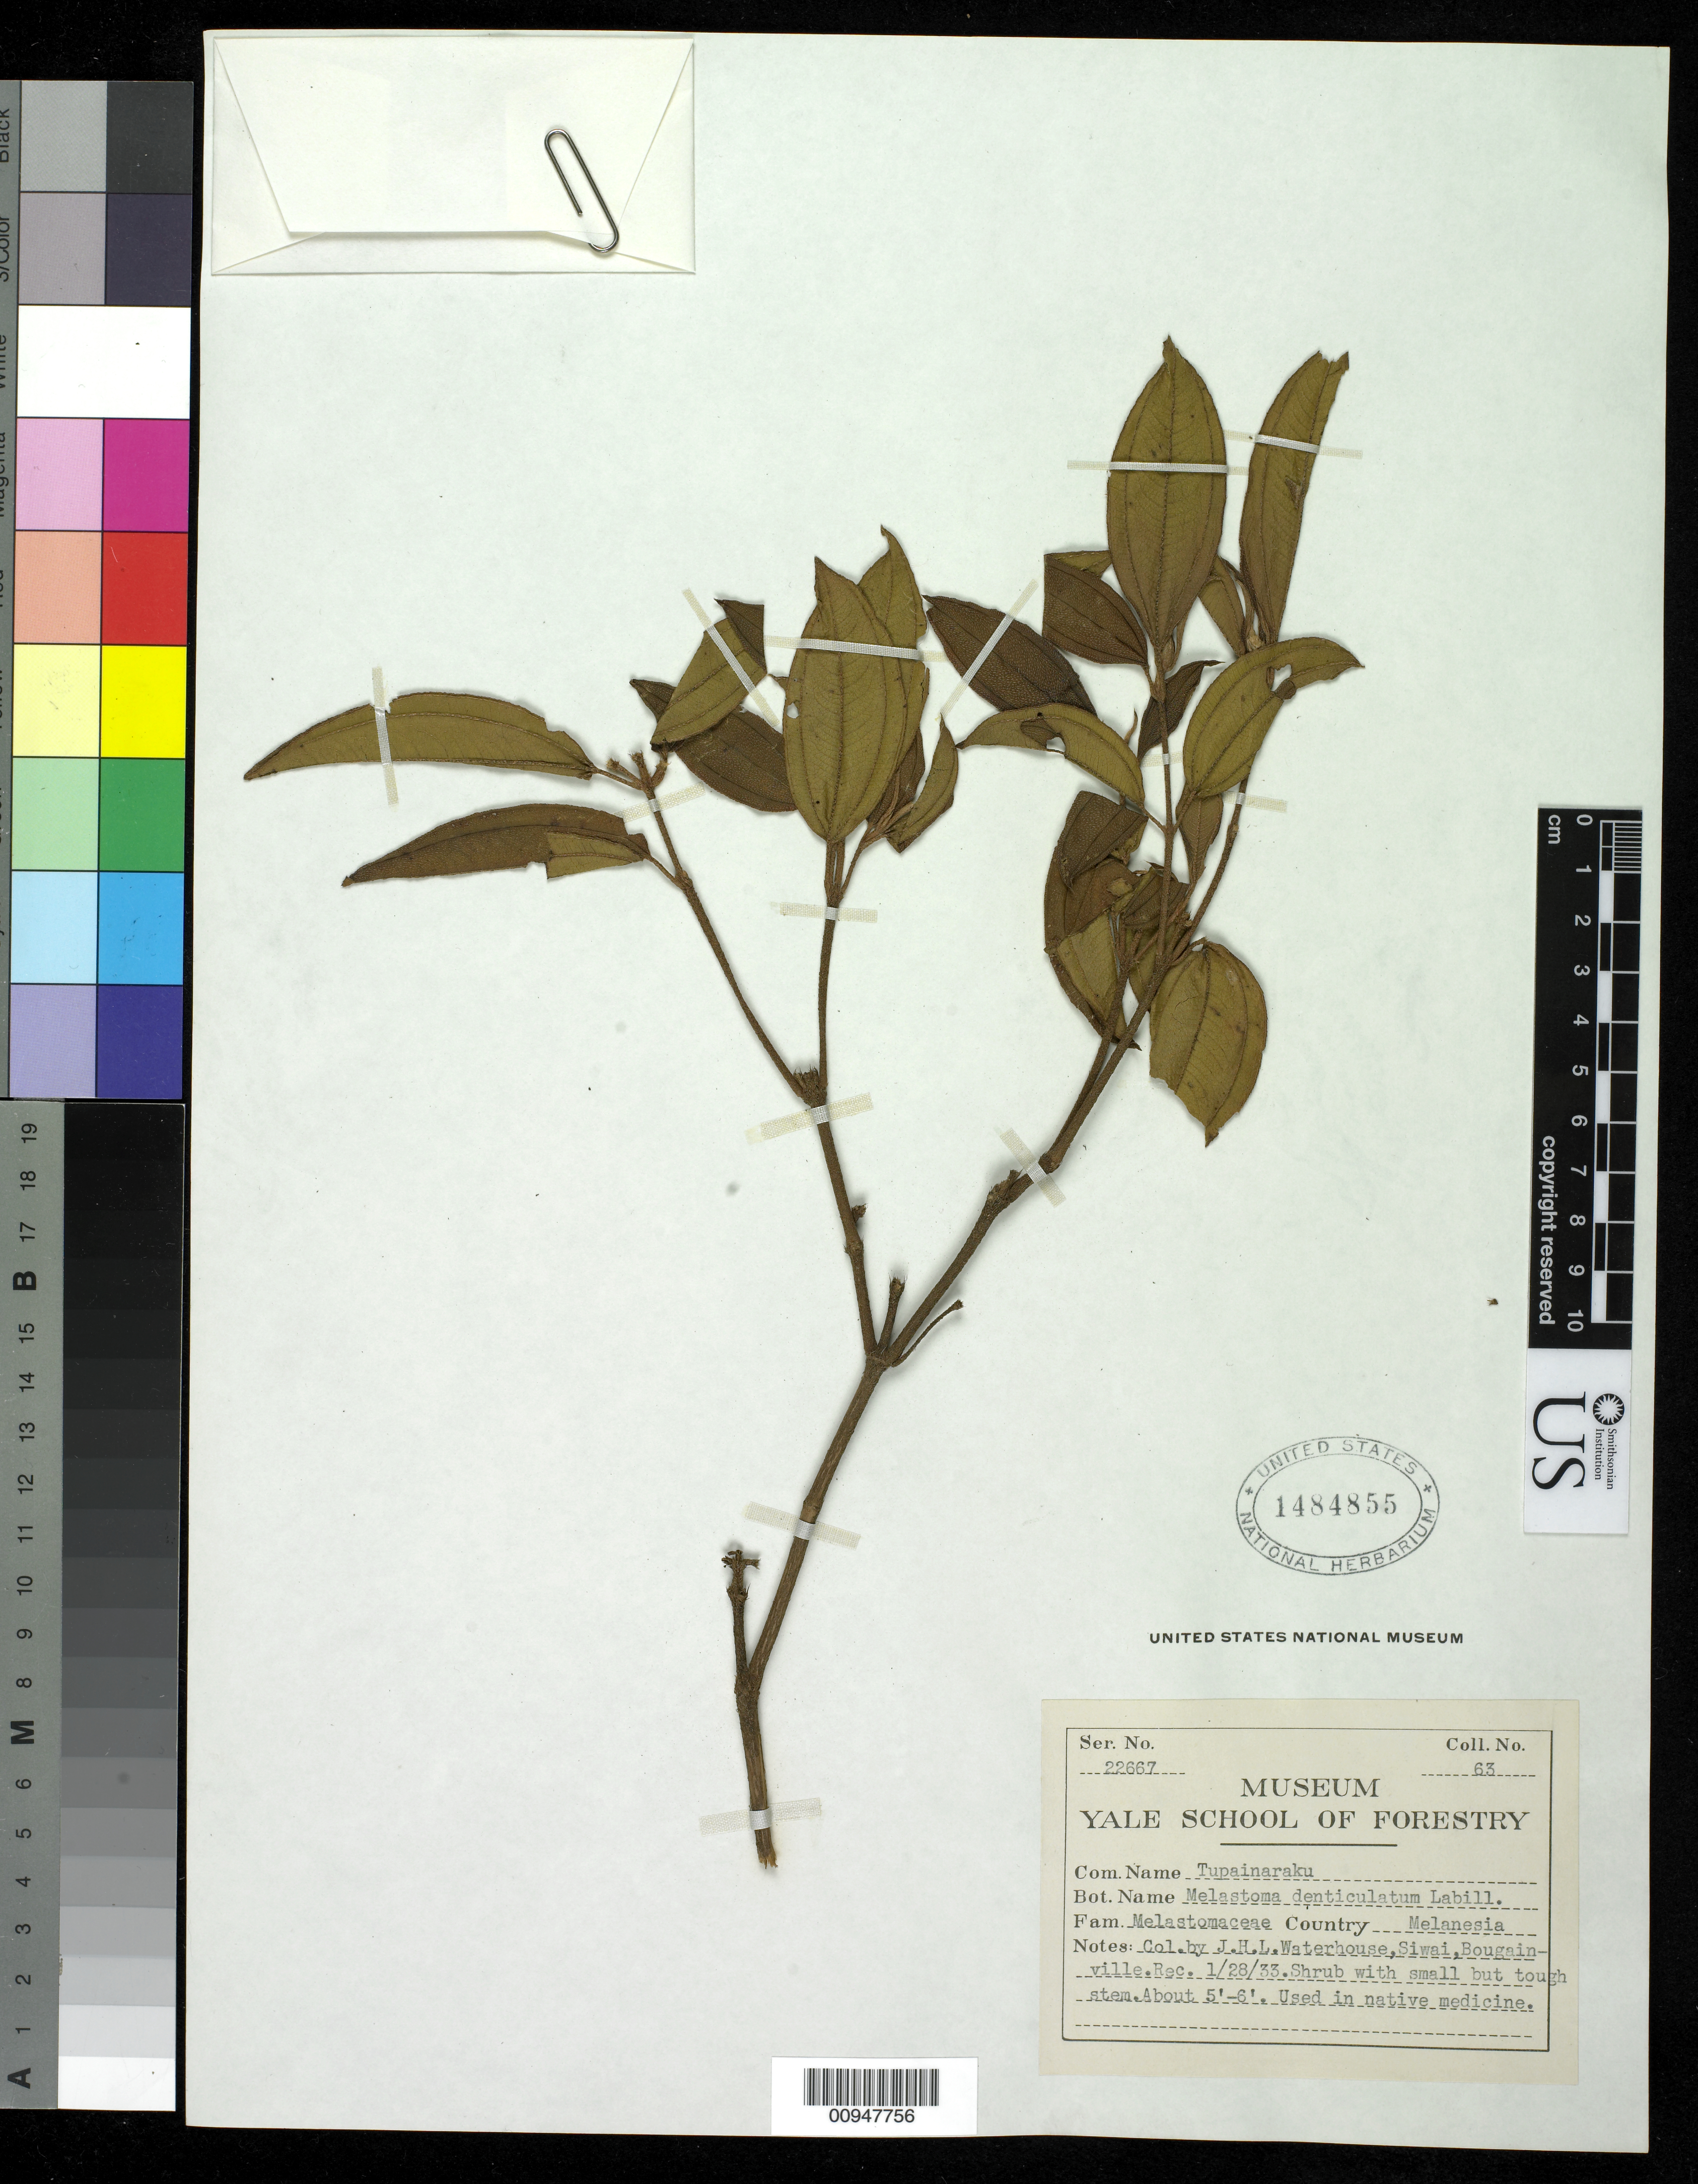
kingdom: Plantae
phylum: Tracheophyta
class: Magnoliopsida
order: Myrtales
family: Melastomataceae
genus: Melastoma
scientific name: Melastoma malabathricum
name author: L.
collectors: J. Waterhouse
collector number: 63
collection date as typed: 28 Jan 1933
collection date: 1933-01-28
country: Papua New Guinea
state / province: Bougainville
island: Bougainville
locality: Melanesia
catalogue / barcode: US 1484855